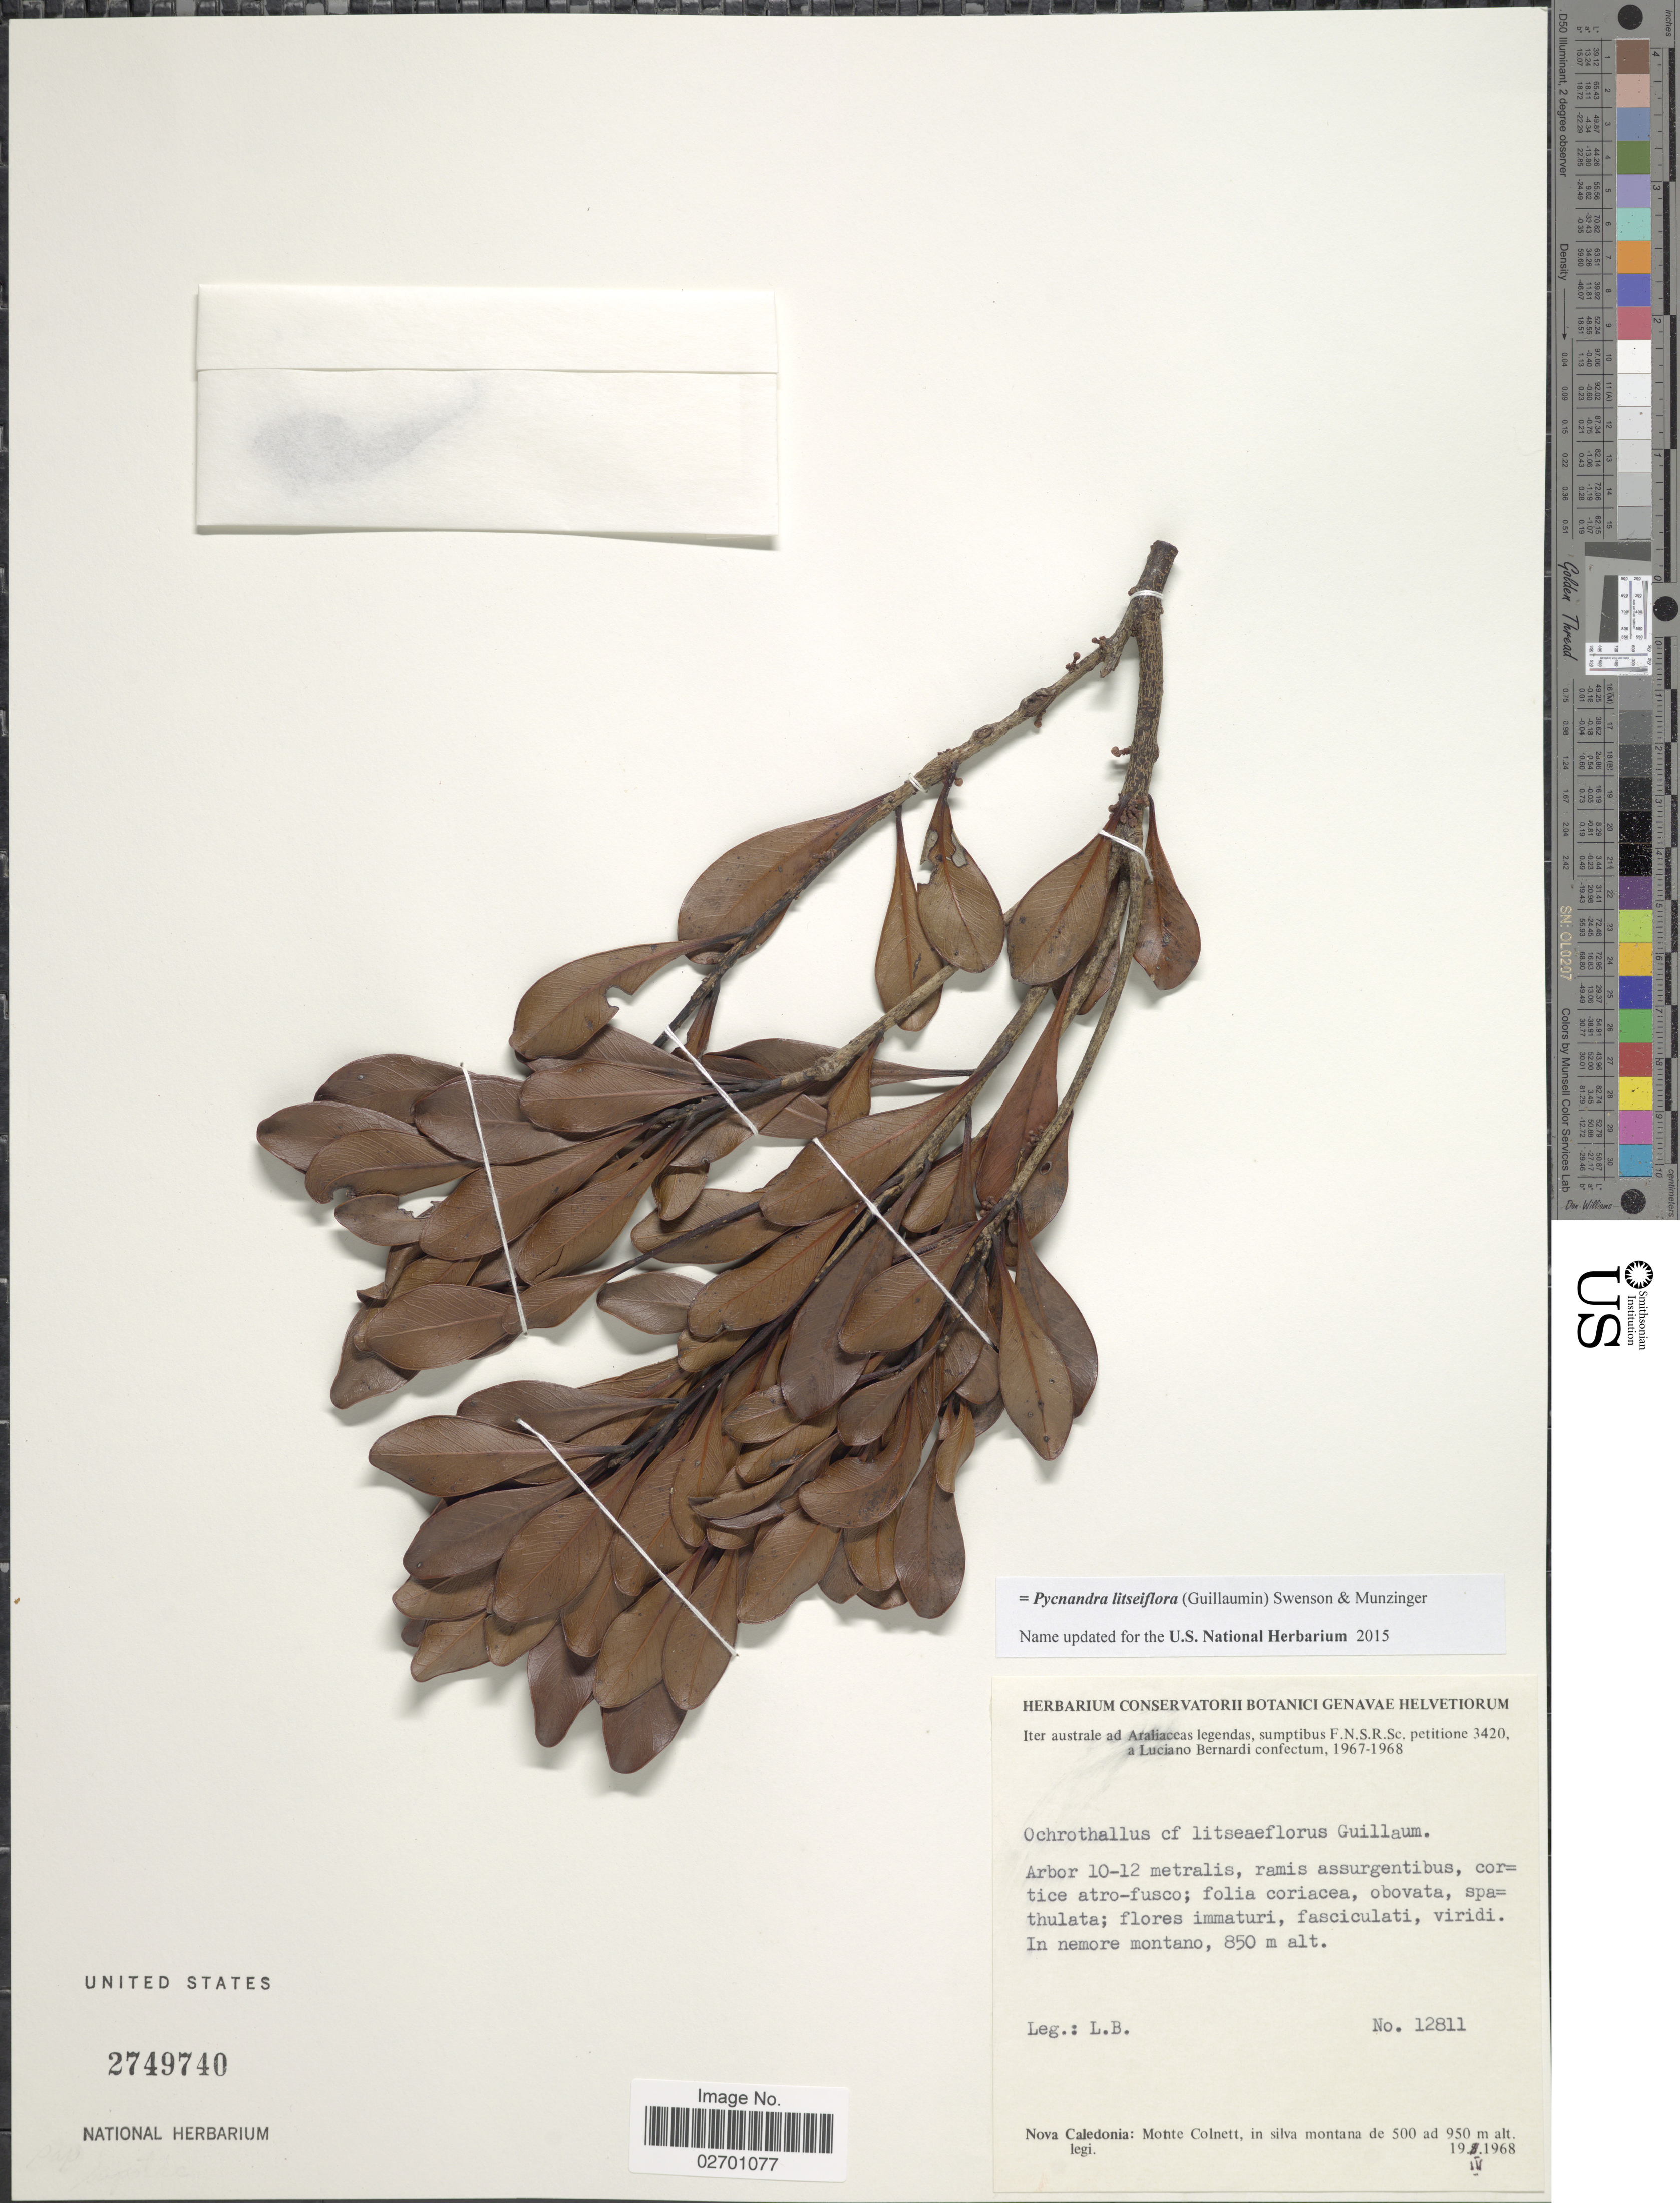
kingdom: Plantae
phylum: Tracheophyta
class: Magnoliopsida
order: Ericales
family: Sapotaceae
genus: Pycnandra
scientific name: Pycnandra litseiflora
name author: (Guillaumin) Swenson & Munzinger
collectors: L. Bernardi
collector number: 12811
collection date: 1968-04-19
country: New Caledonia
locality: Monte Colnett, in silva montana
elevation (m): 500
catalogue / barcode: US 2749740